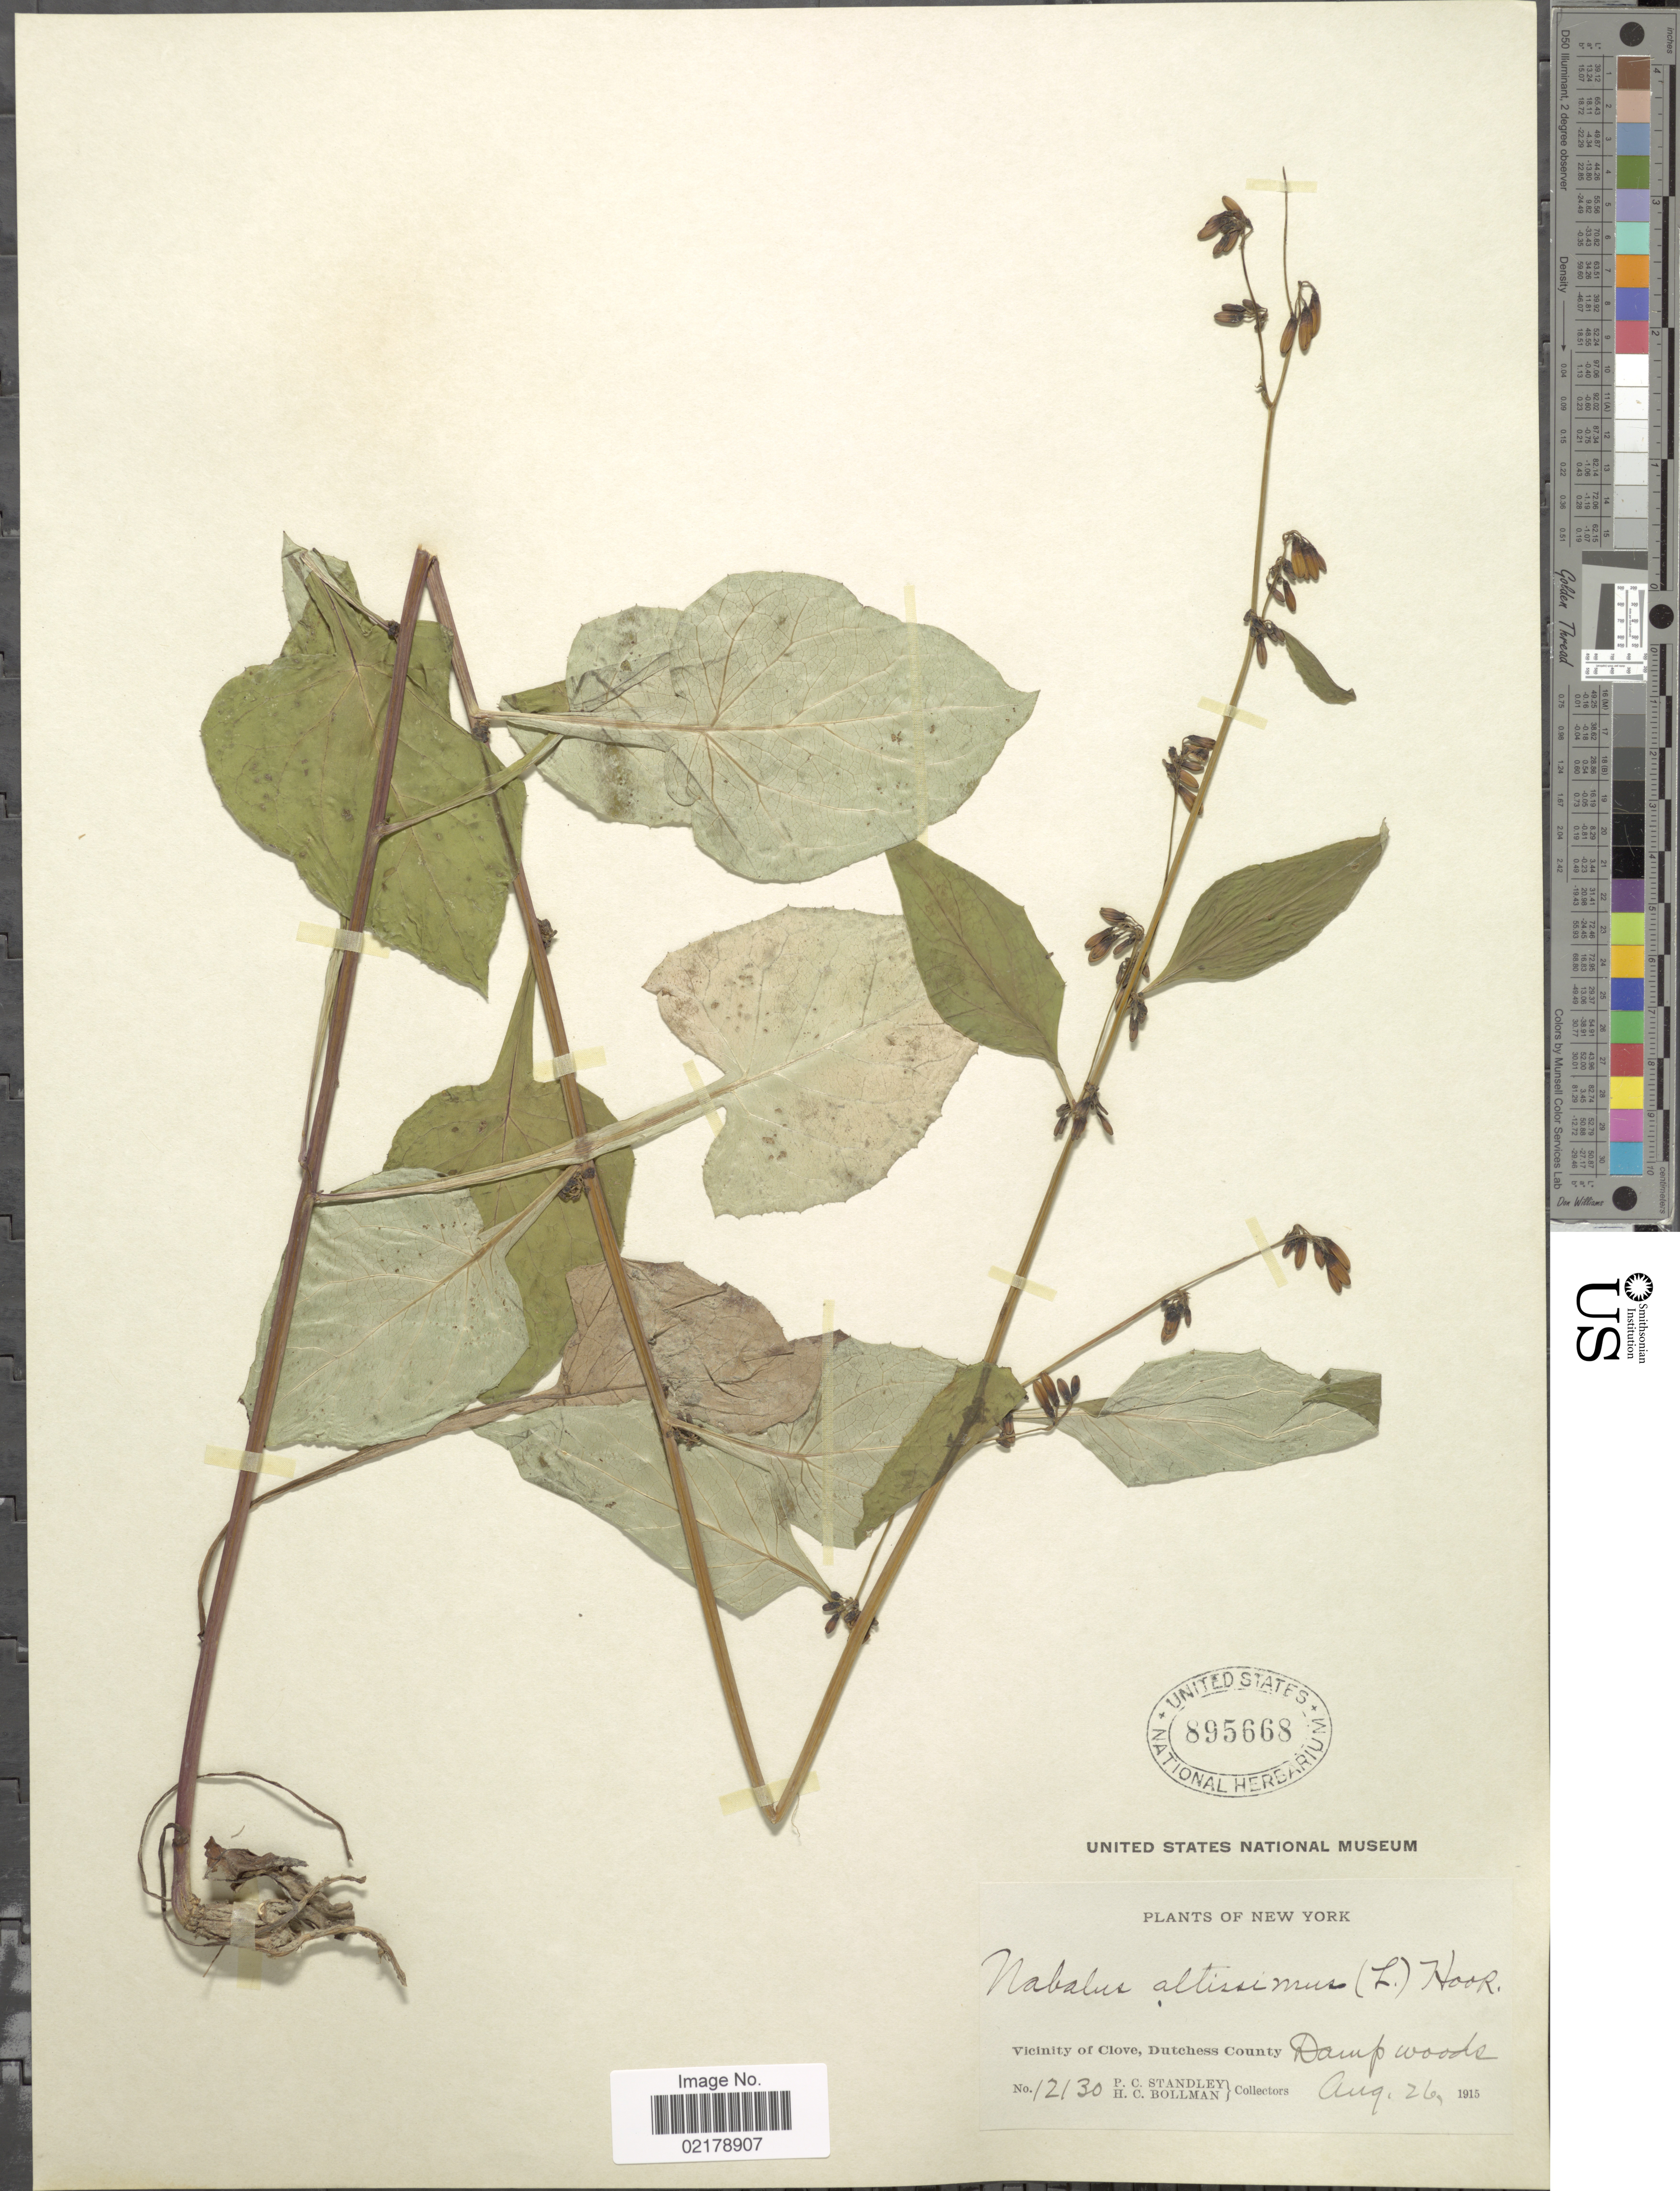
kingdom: Plantae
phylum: Tracheophyta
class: Magnoliopsida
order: Asterales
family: Asteraceae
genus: Nabalus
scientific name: Nabalus altissimus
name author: (L.) Hook.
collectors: P. C. Standley & H. C. Bollman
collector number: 12130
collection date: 1915-08-26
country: United States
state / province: New York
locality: Vicinity of Clove, Dutchess County, Damp woods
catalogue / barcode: US 895668